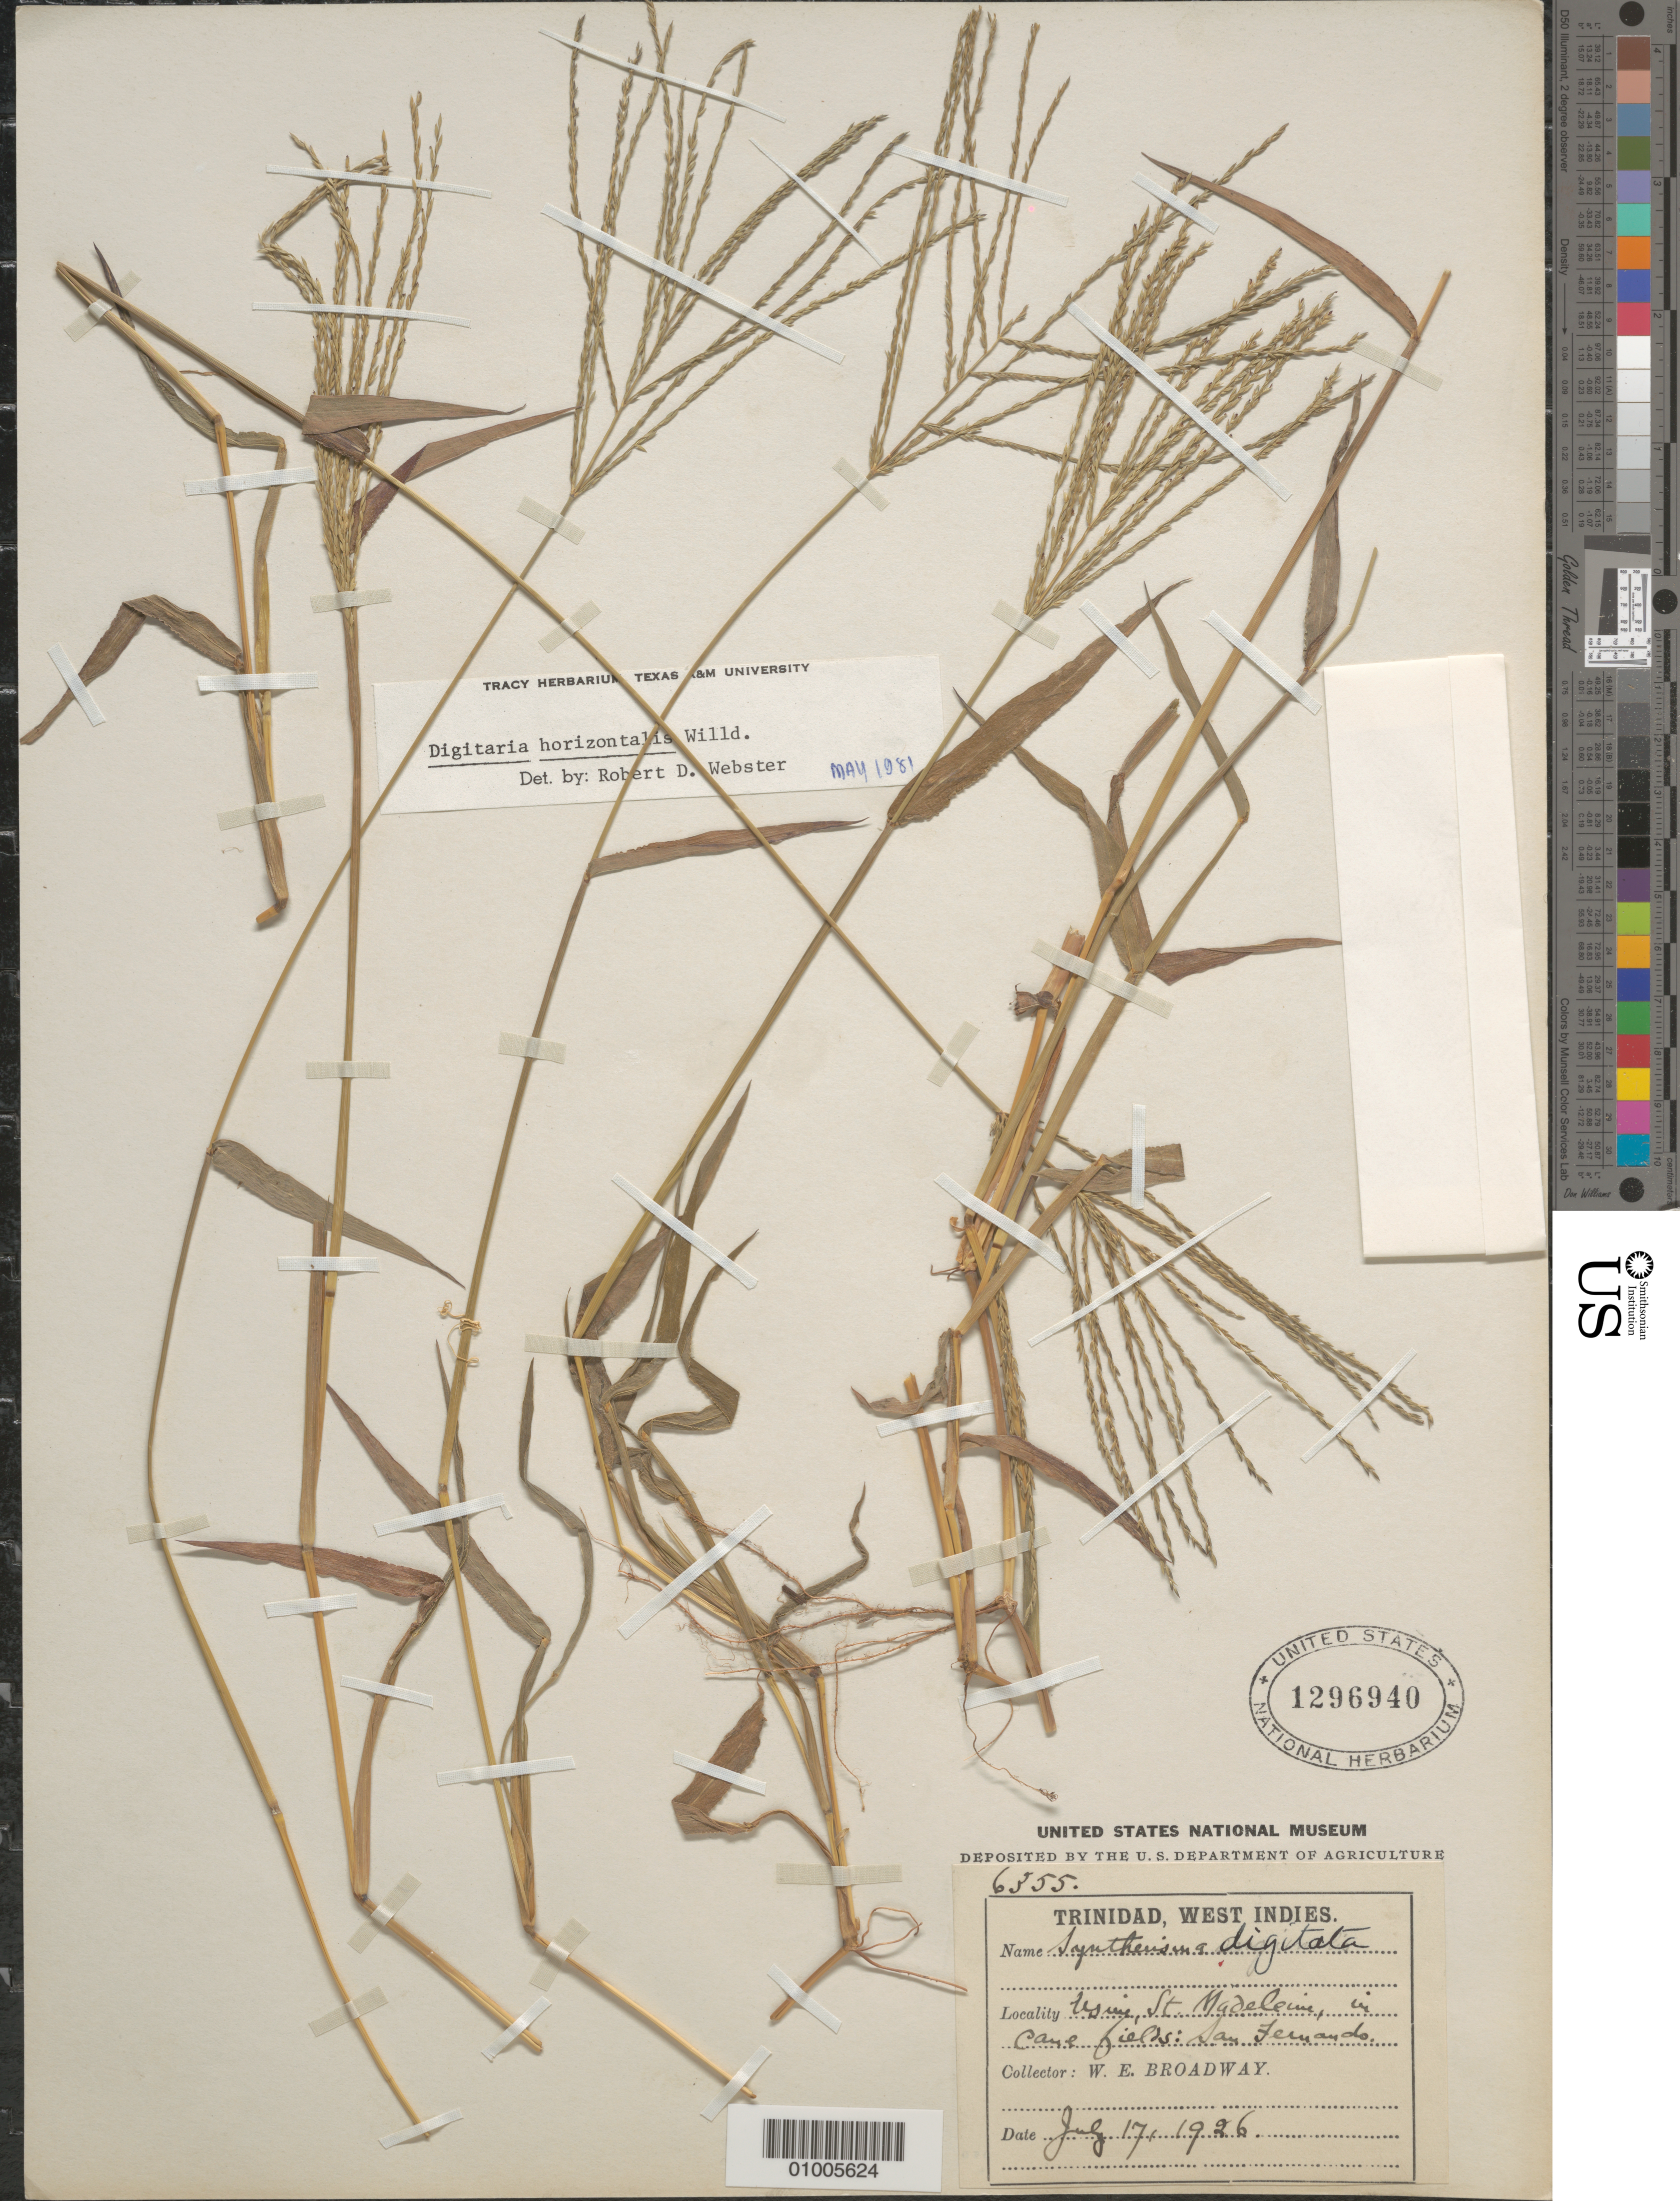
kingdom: Plantae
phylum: Tracheophyta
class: Liliopsida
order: Poales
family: Poaceae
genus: Digitaria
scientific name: Digitaria horizontalis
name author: Willd.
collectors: W. E. Broadway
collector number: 6355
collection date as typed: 17 Jul 1926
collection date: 1926-07-17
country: Trinidad and Tobago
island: Trinidad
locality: San Fernando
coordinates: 0 N, 0 E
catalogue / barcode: US 1296940